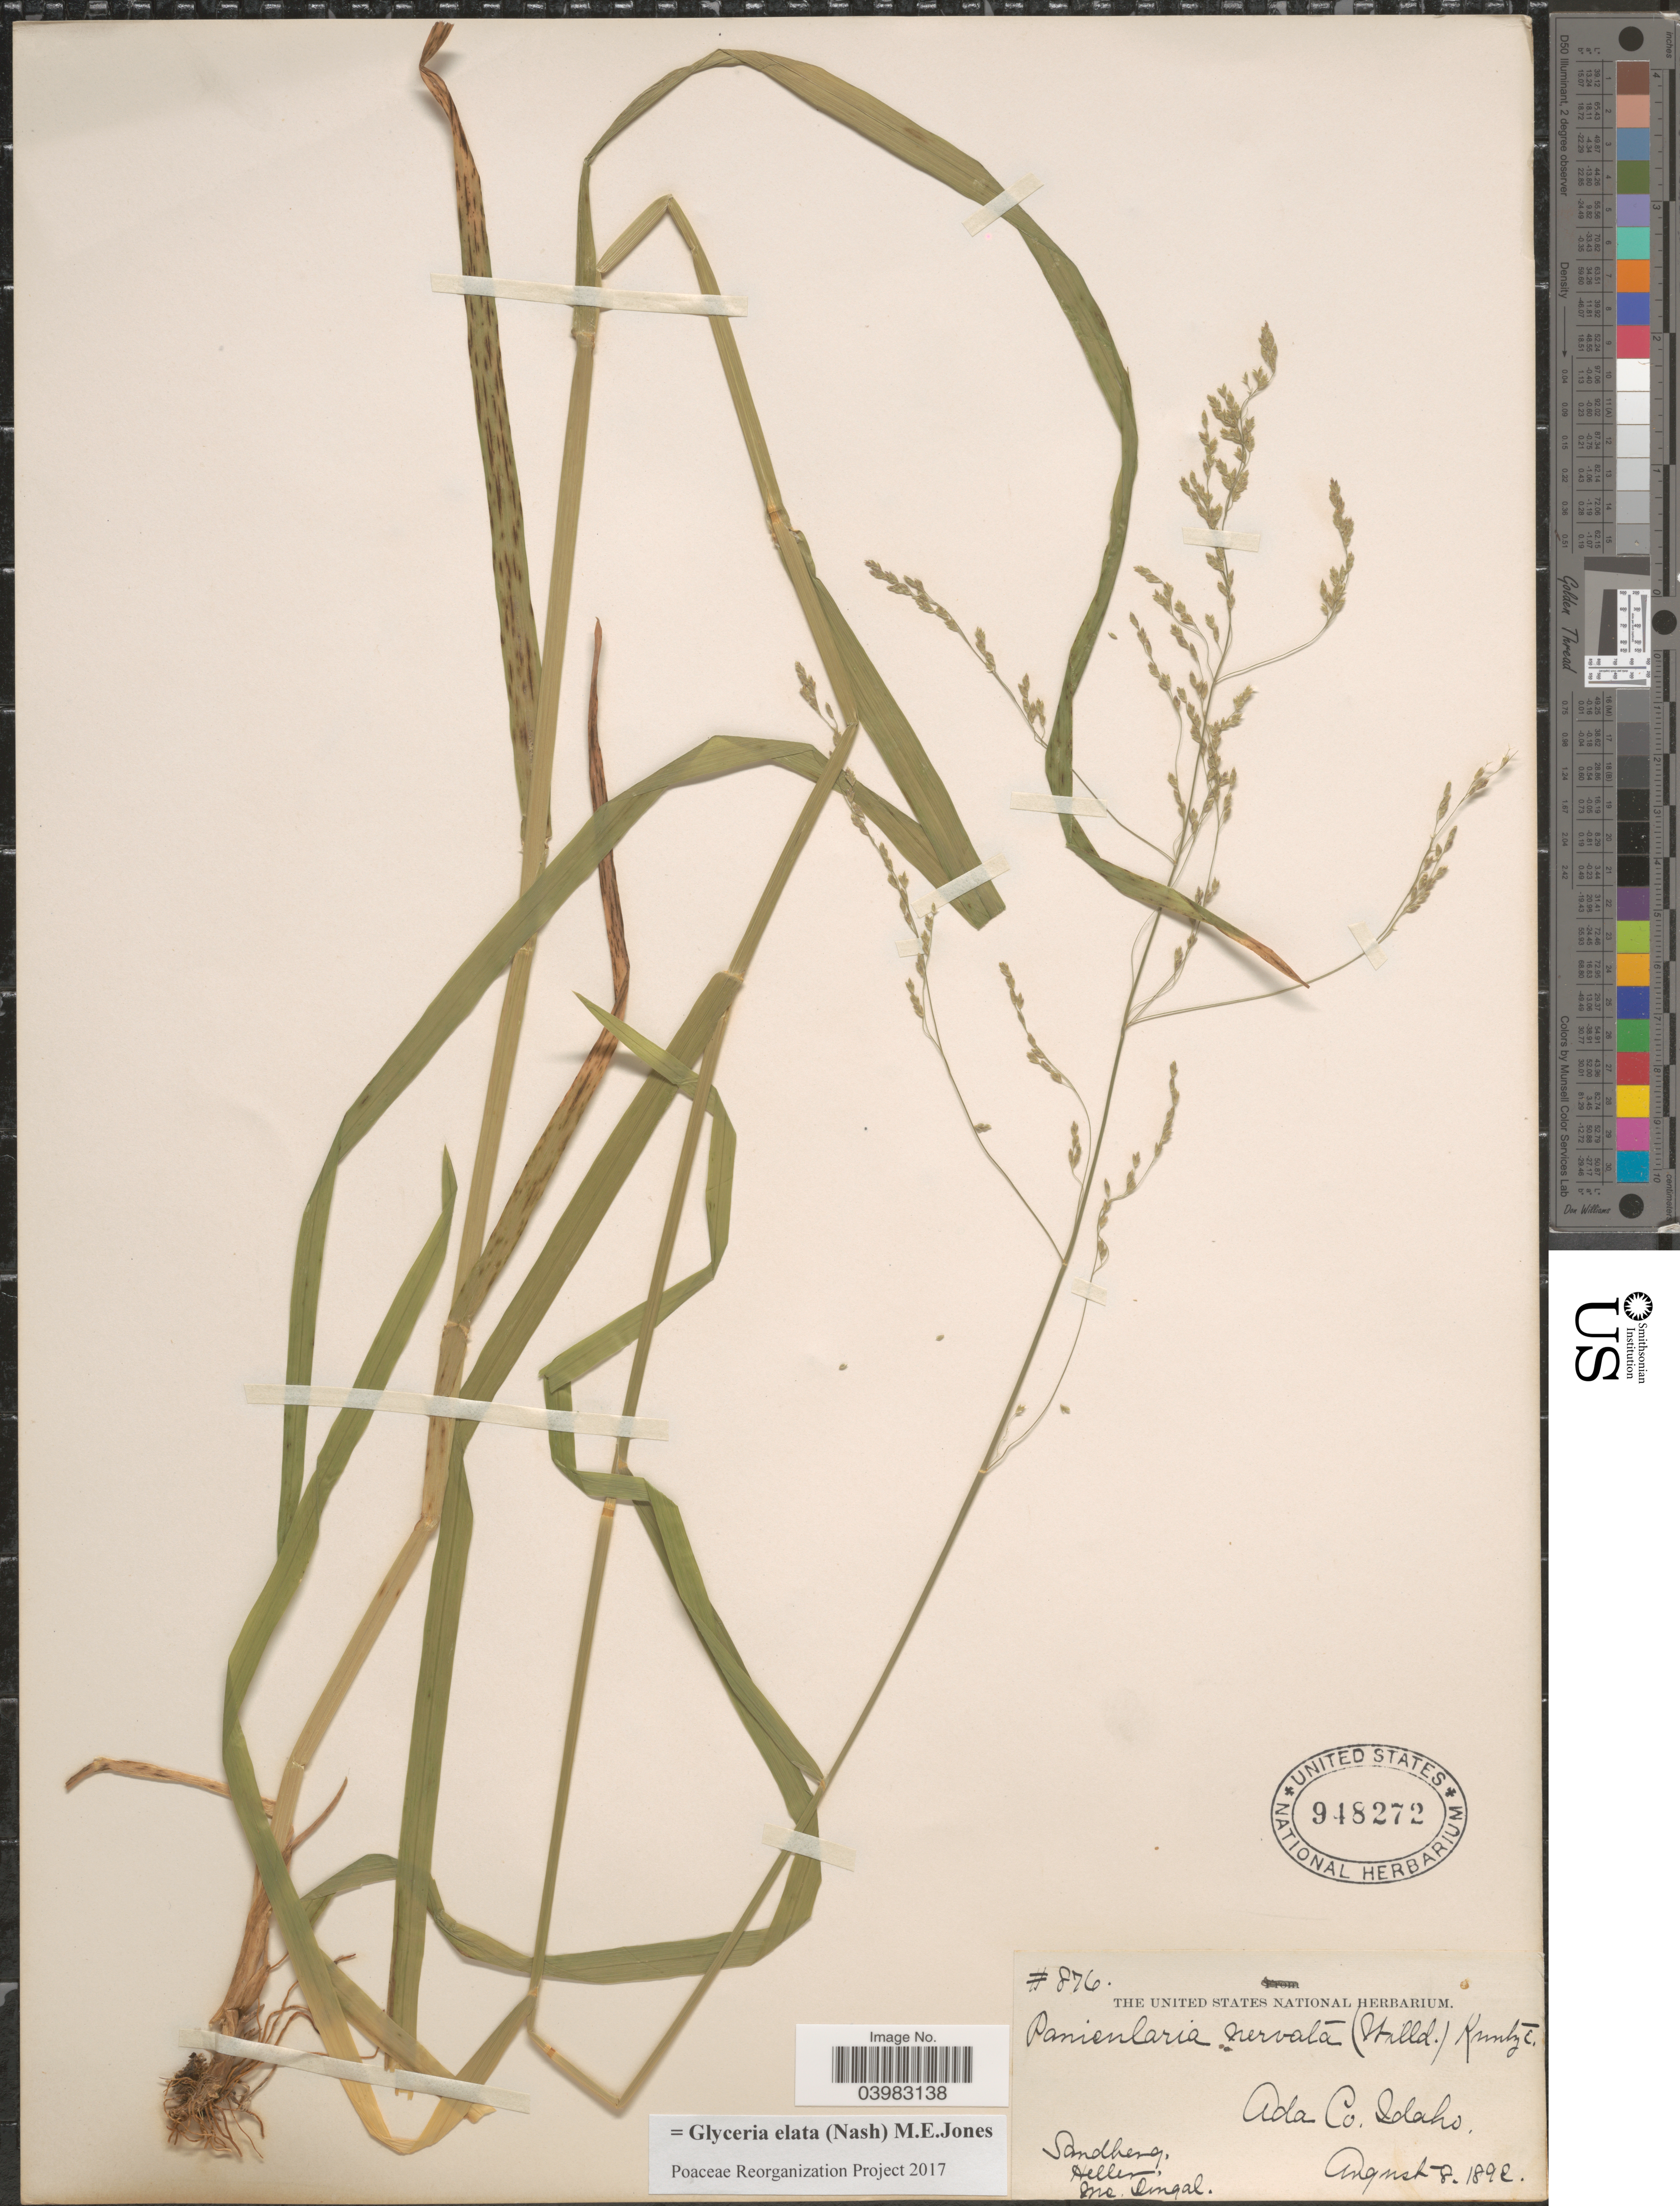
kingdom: Plantae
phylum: Tracheophyta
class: Liliopsida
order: Poales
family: Poaceae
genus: Glyceria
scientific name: Glyceria elata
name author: (Nash) M.E. Jones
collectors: Sandberg, -- Heller & McDougal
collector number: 876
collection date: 1892-08-08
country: United States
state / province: Idaho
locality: Ada Co.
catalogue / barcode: US 948272